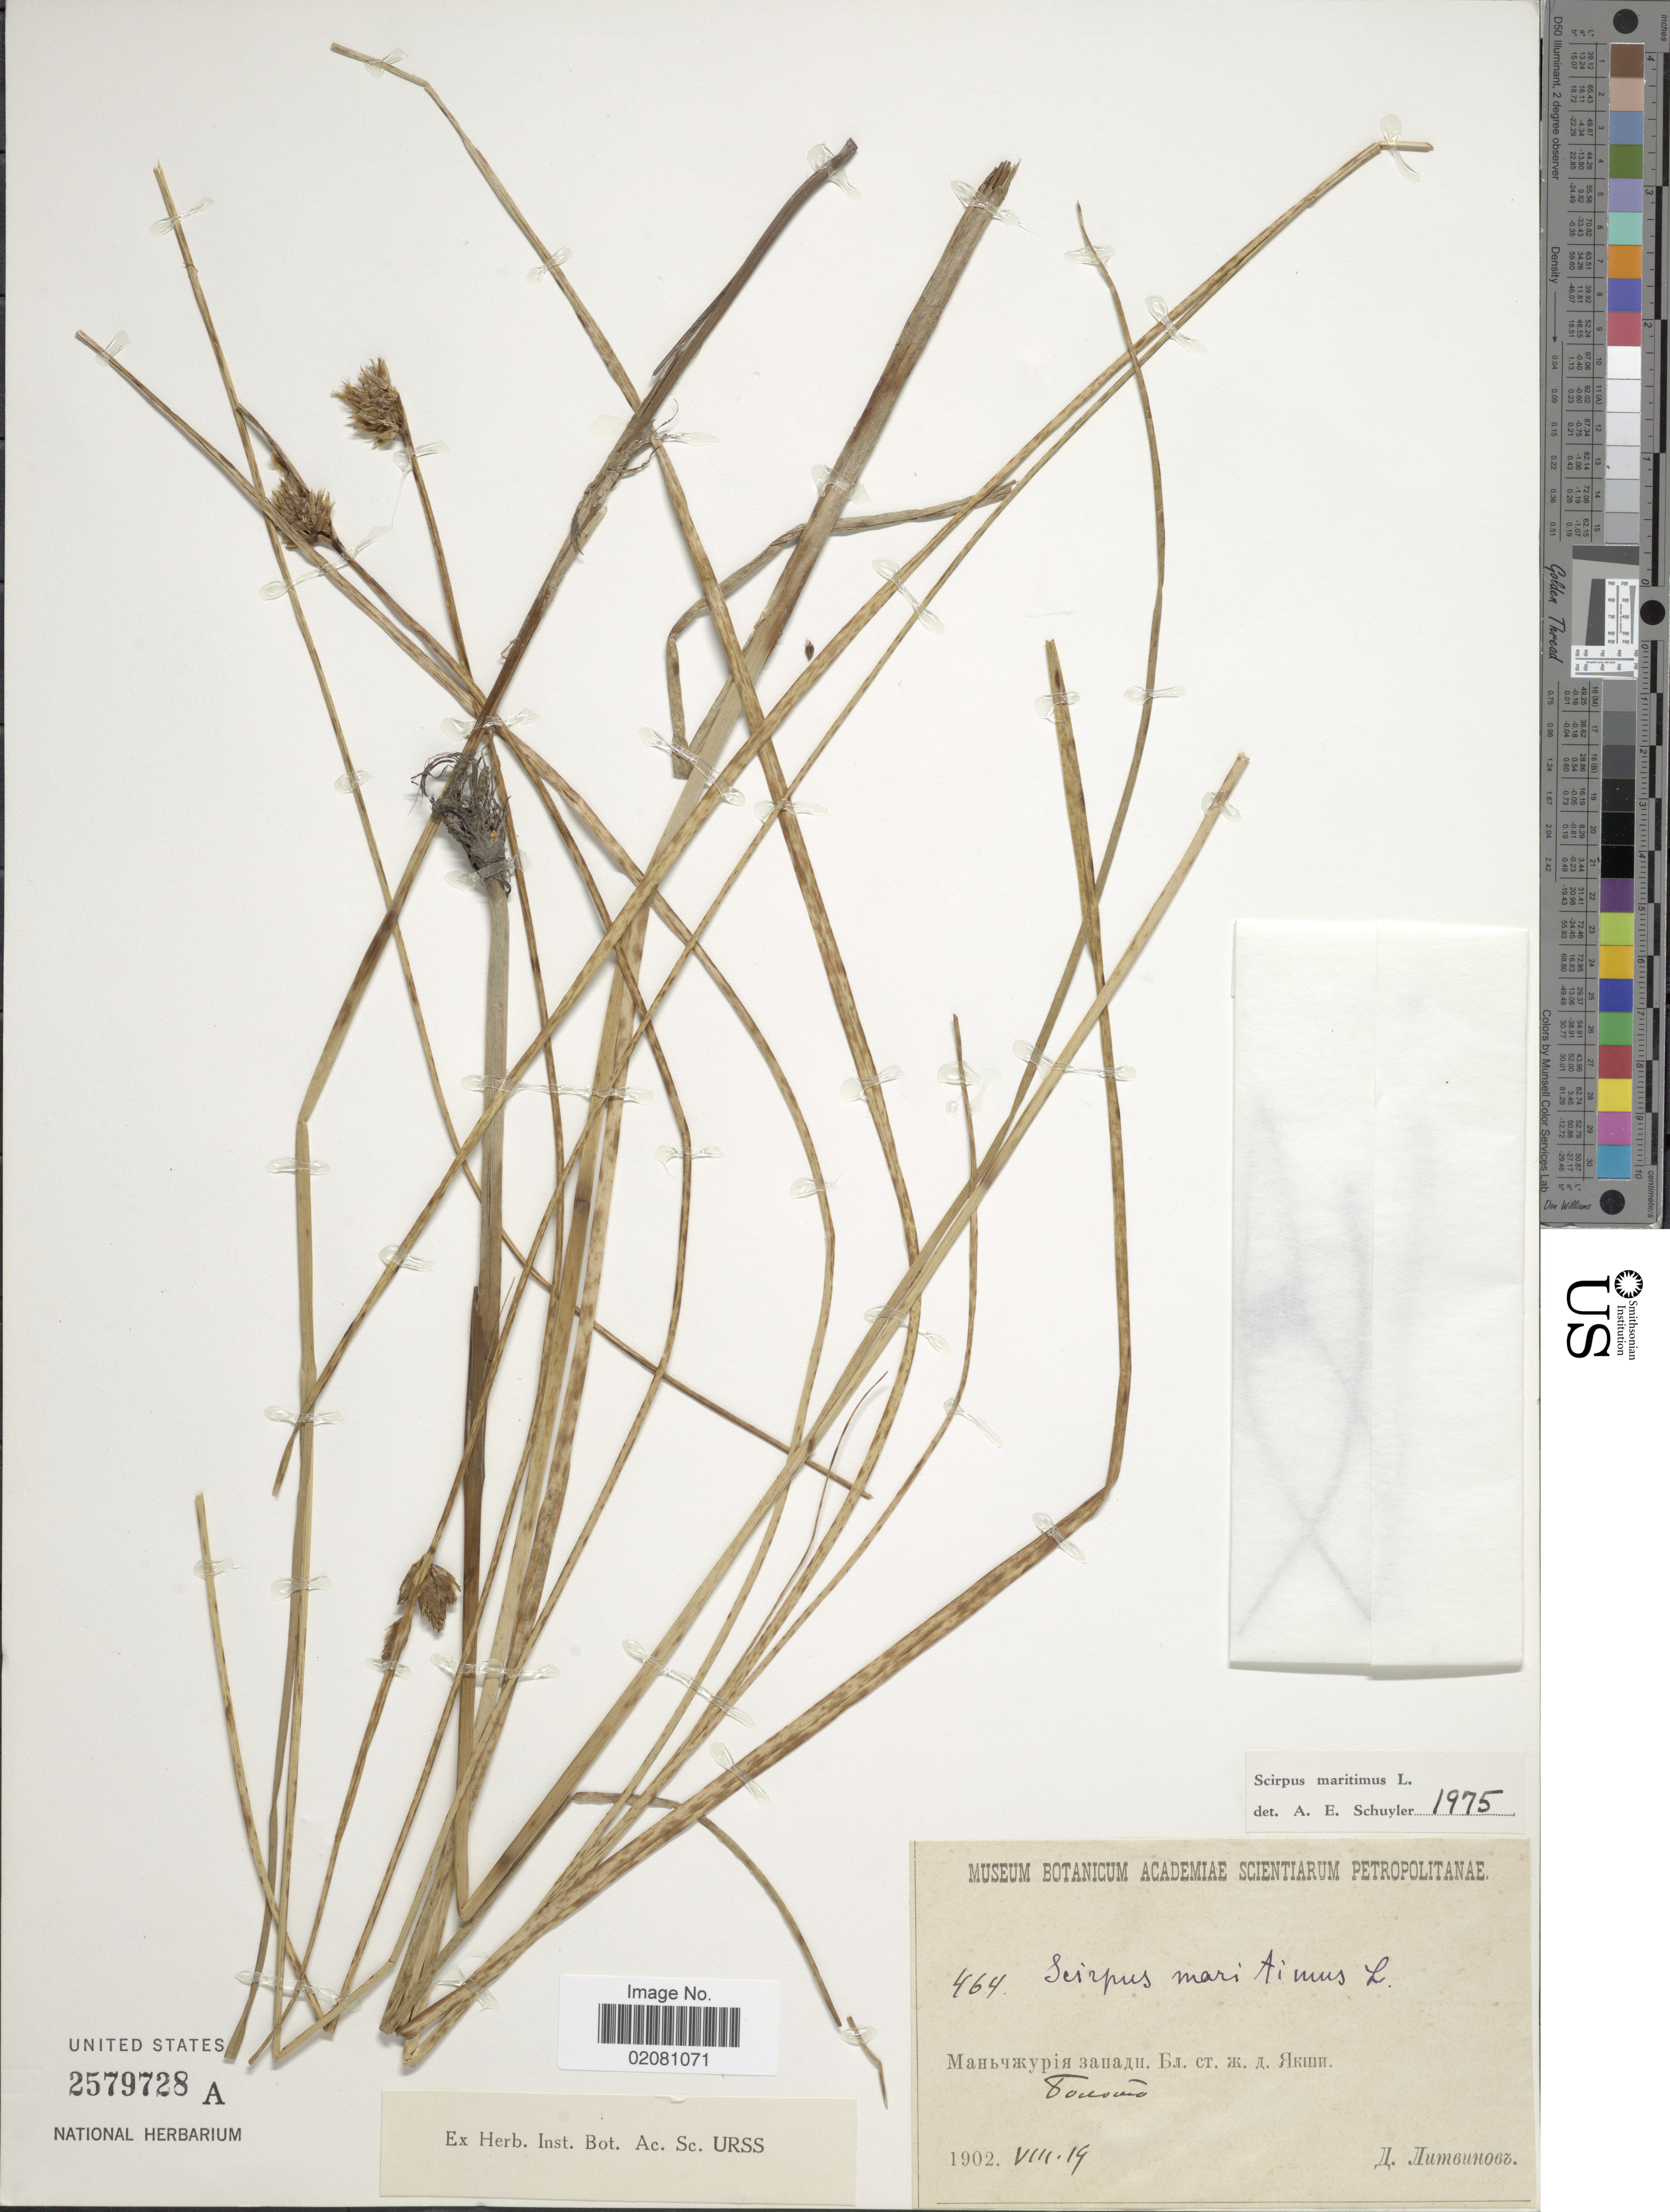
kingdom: Plantae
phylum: Tracheophyta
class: Liliopsida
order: Poales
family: Cyperaceae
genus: Bolboschoenus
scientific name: Bolboschoenus maritimus subsp. maritimus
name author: (L.) Palla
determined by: Strong, Mark T., (BOT), Smithsonian Institution - National Museum of Natural History (UNITED STATES)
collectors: D. Litvinov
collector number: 464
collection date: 1902-08-19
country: China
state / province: Nei Monggol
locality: Near Yakeshi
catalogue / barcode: US 2579728A